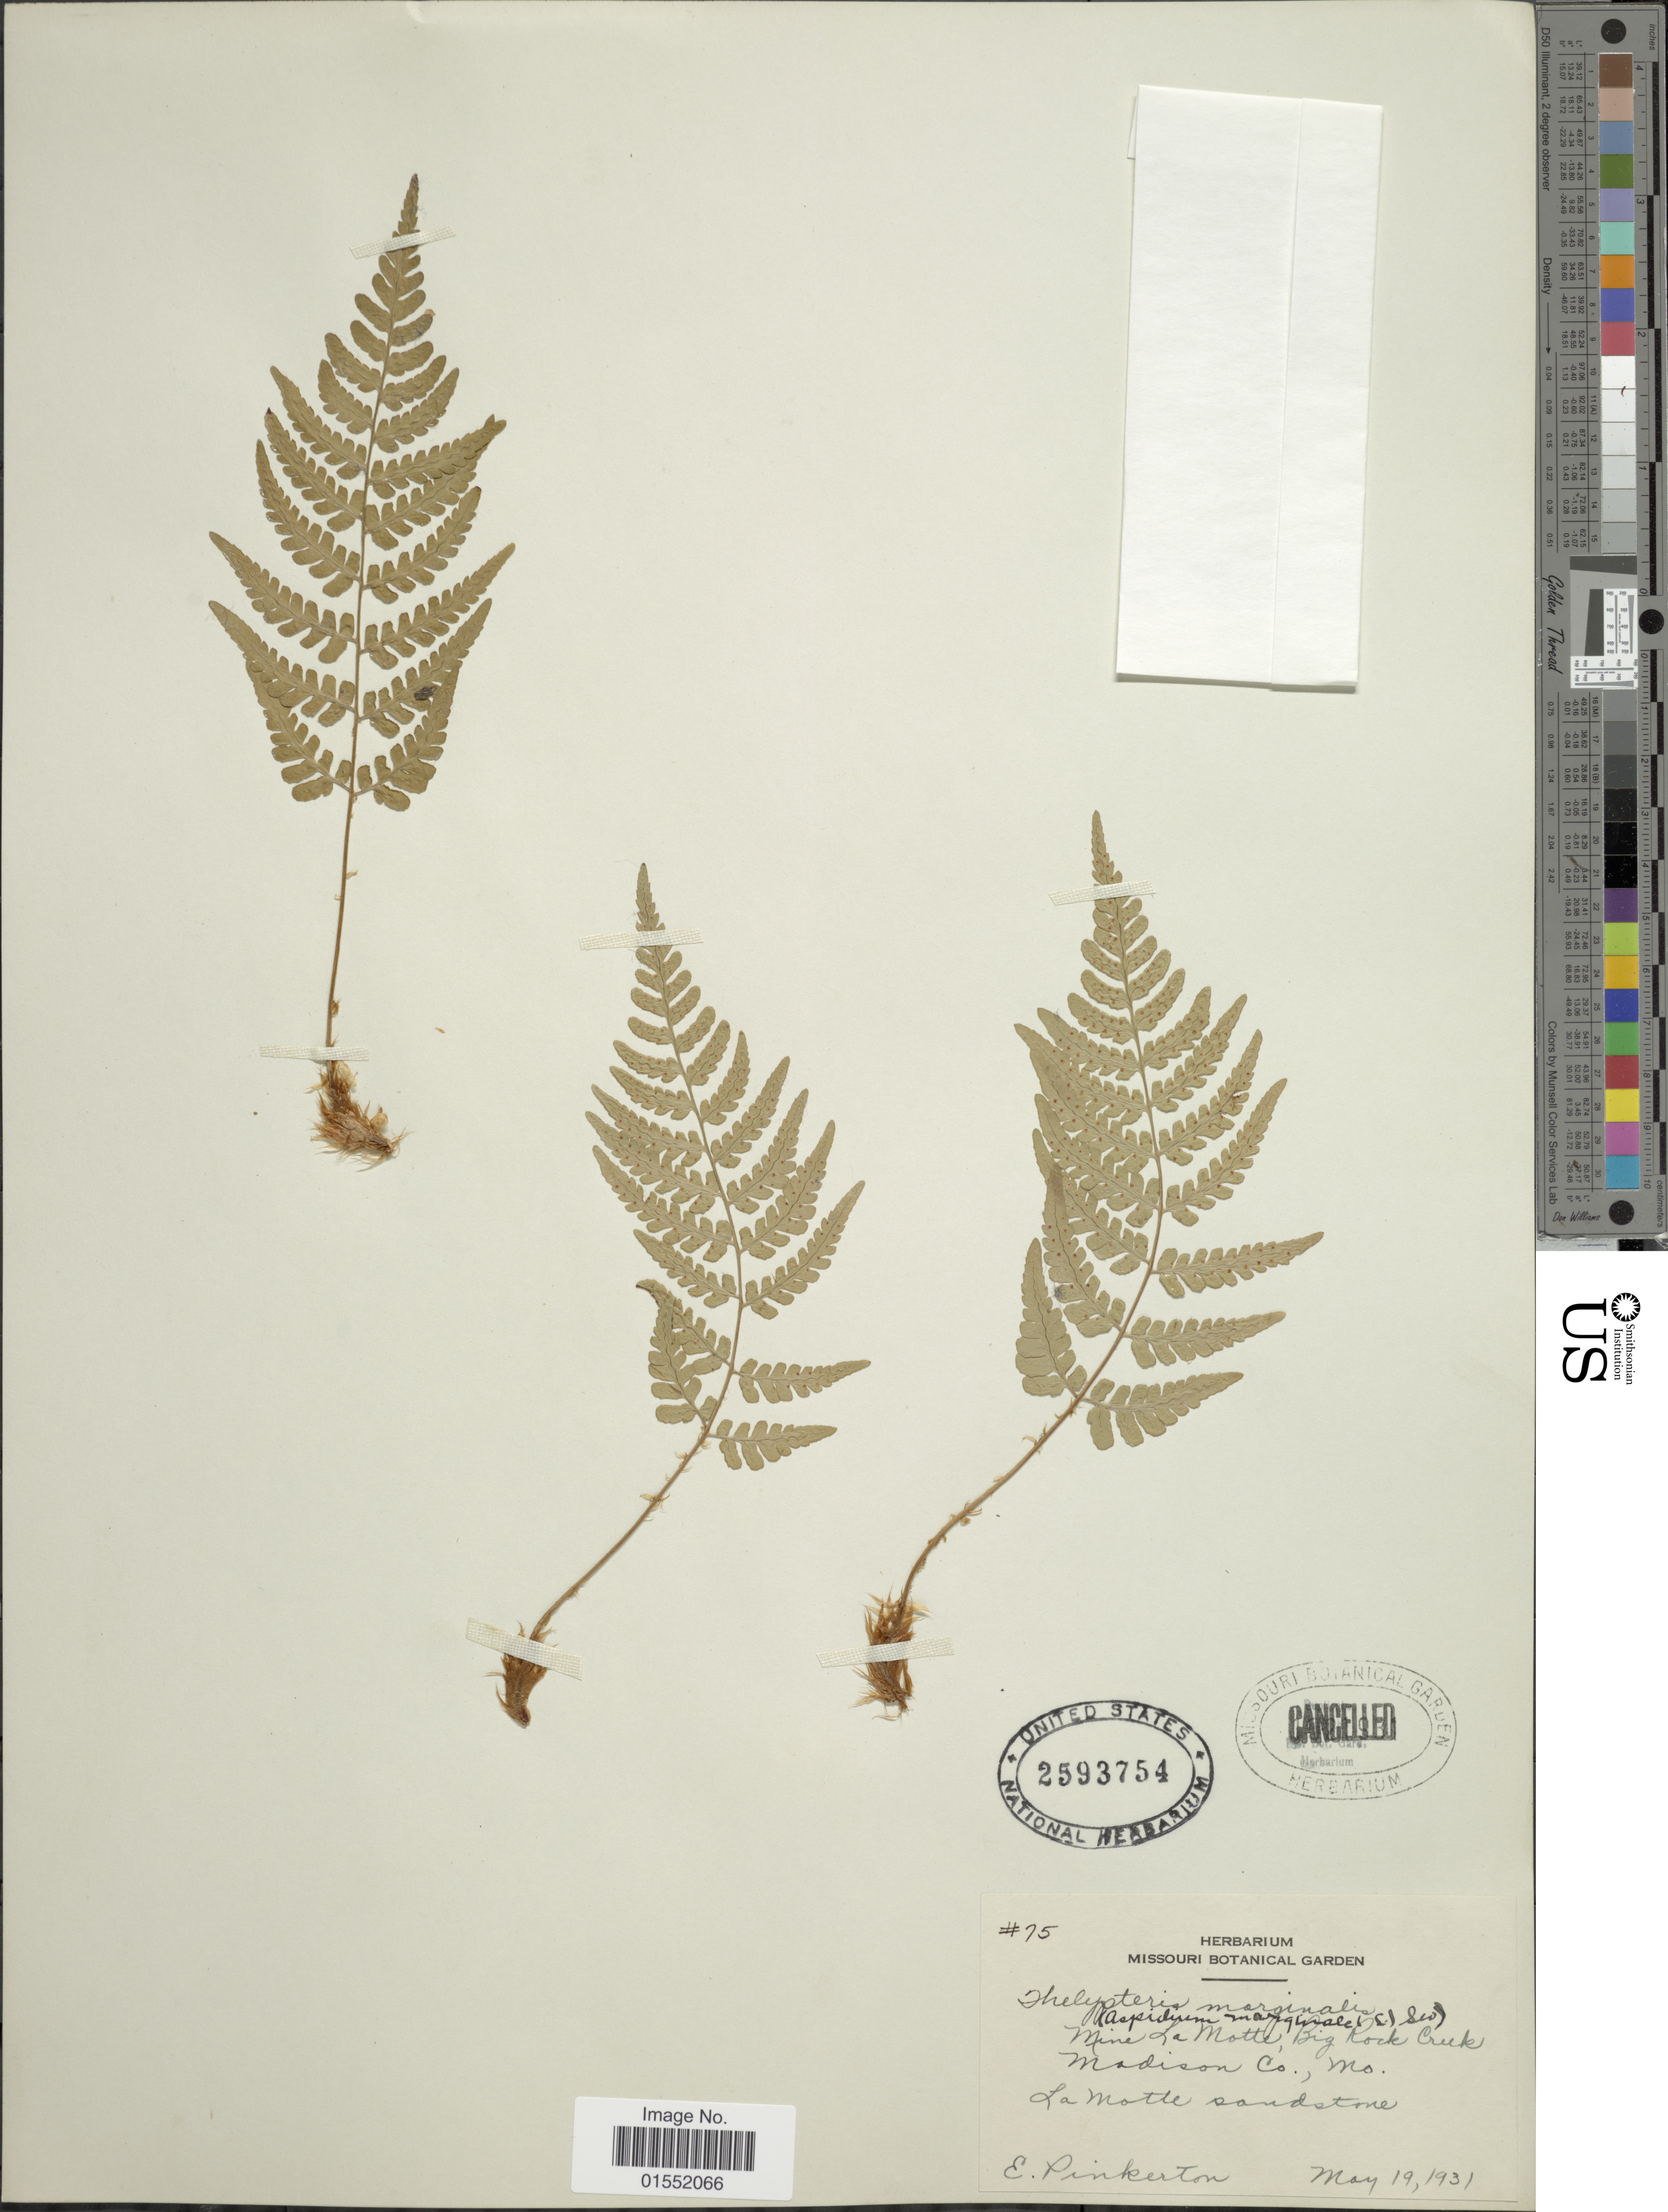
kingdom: Plantae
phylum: Tracheophyta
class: Polypodiopsida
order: Polypodiales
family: Dryopteridaceae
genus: Dryopteris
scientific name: Dryopteris marginalis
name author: (L.) A. Gray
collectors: E. Pinkerton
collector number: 75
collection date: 1931-05-19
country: United States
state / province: Missouri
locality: Mine La Motte, Big Rock Creek, Madison Co., La Motte sandstone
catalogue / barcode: US 2593754